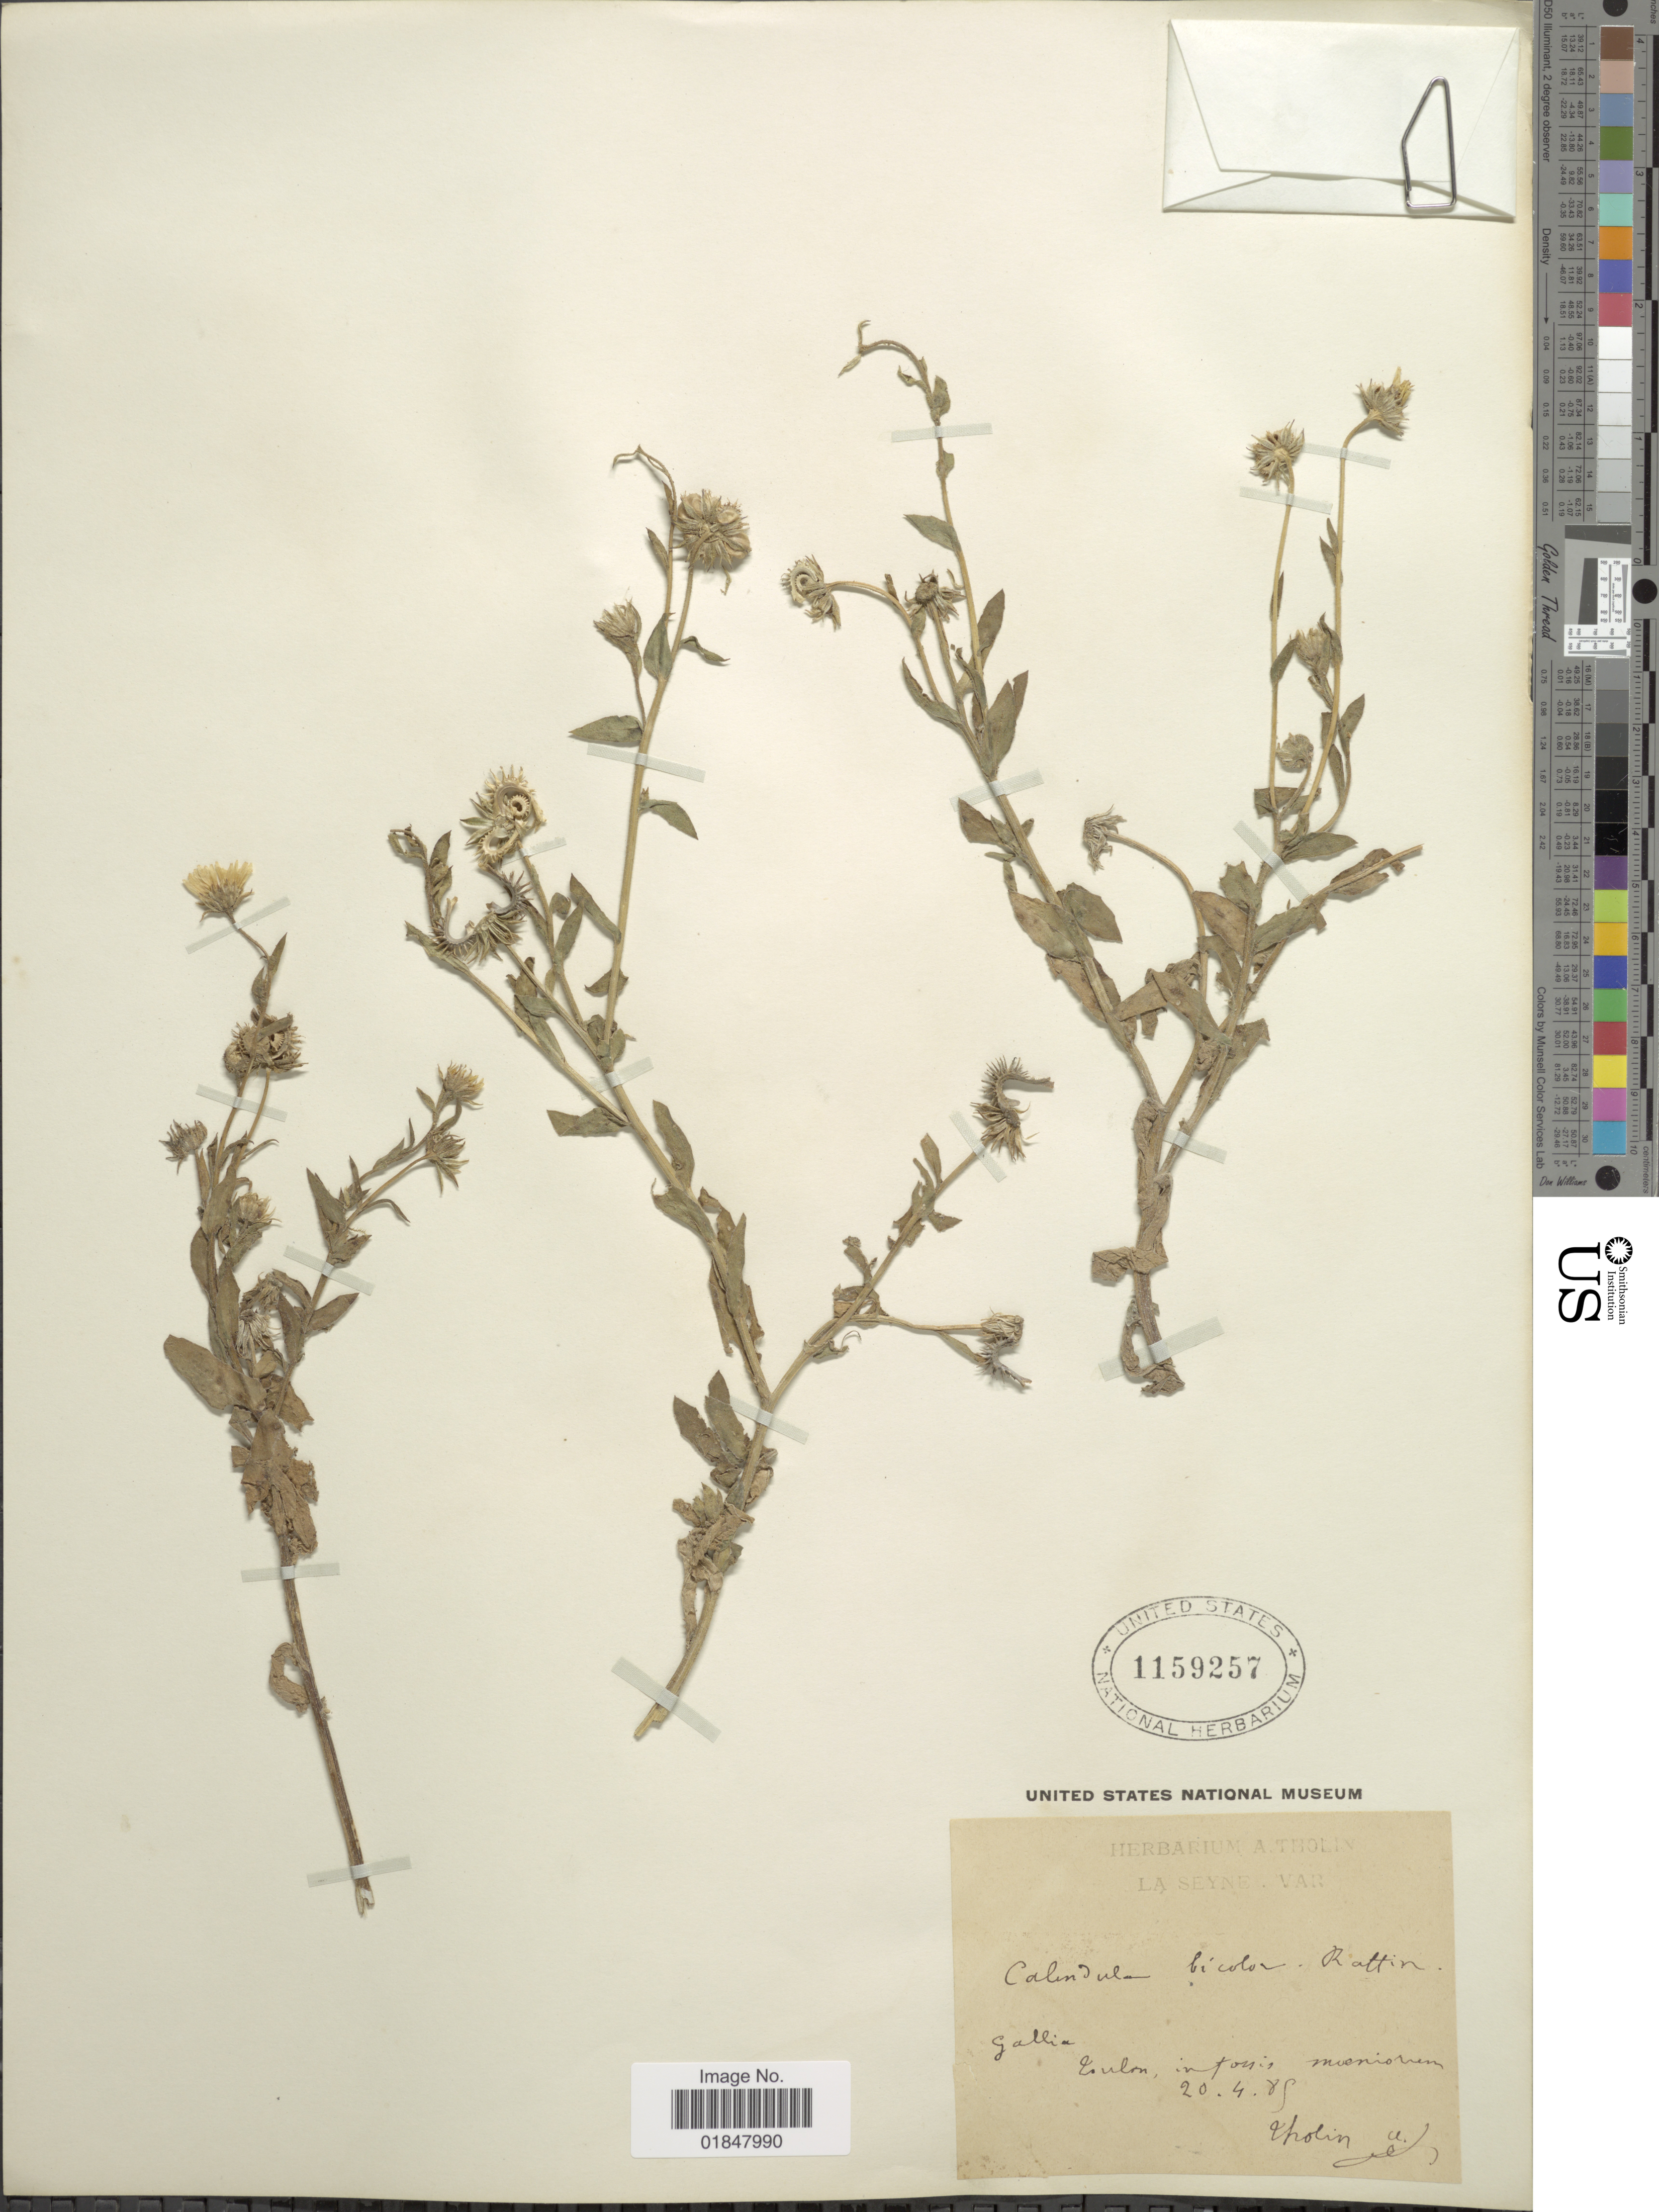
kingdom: Plantae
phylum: Tracheophyta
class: Magnoliopsida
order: Asterales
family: Asteraceae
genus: Calendula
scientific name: Calendula arvensis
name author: L.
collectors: A. Cholin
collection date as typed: Transcribed d/m/y: 20/4/89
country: France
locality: Gallia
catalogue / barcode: US 1159257